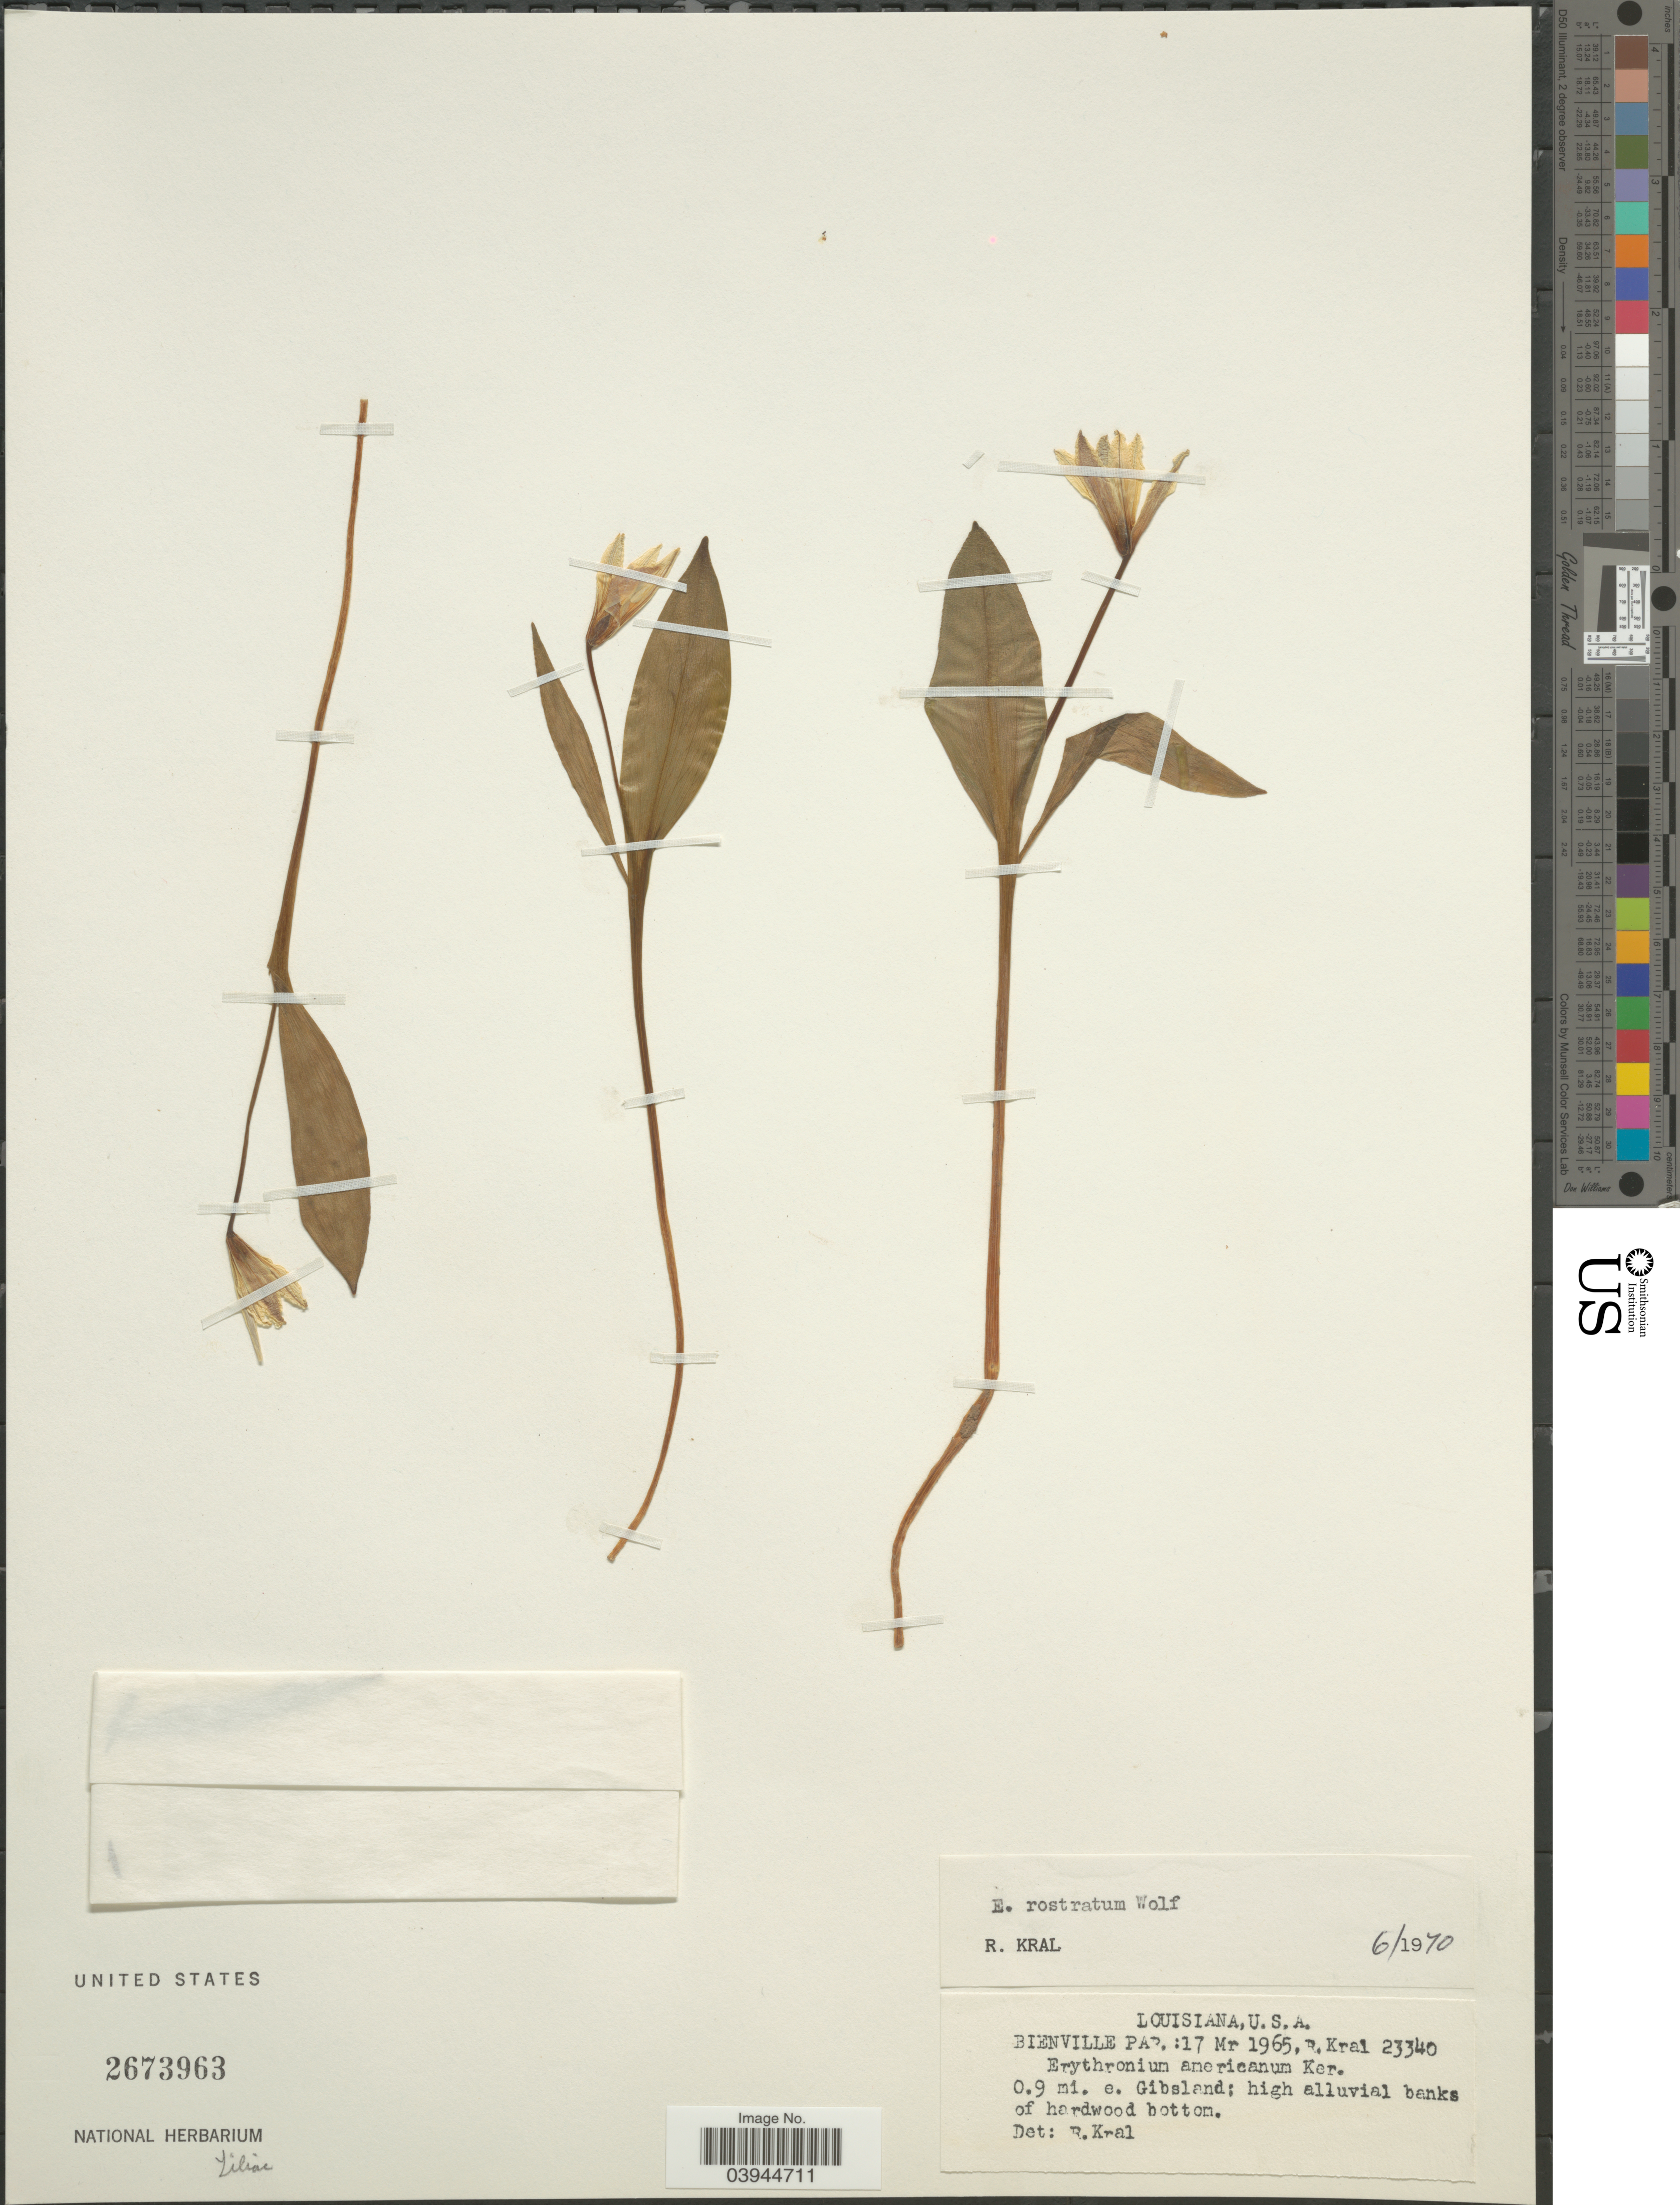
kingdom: Plantae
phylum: Tracheophyta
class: Liliopsida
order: Liliales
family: Liliaceae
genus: Erythronium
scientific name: Erythronium rostratum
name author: W. Wolf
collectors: R. Kral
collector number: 23340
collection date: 1965-03-17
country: United States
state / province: Louisiana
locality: Bienville Par. 0.9 mi. e. Gibsland.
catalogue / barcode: US 2673963